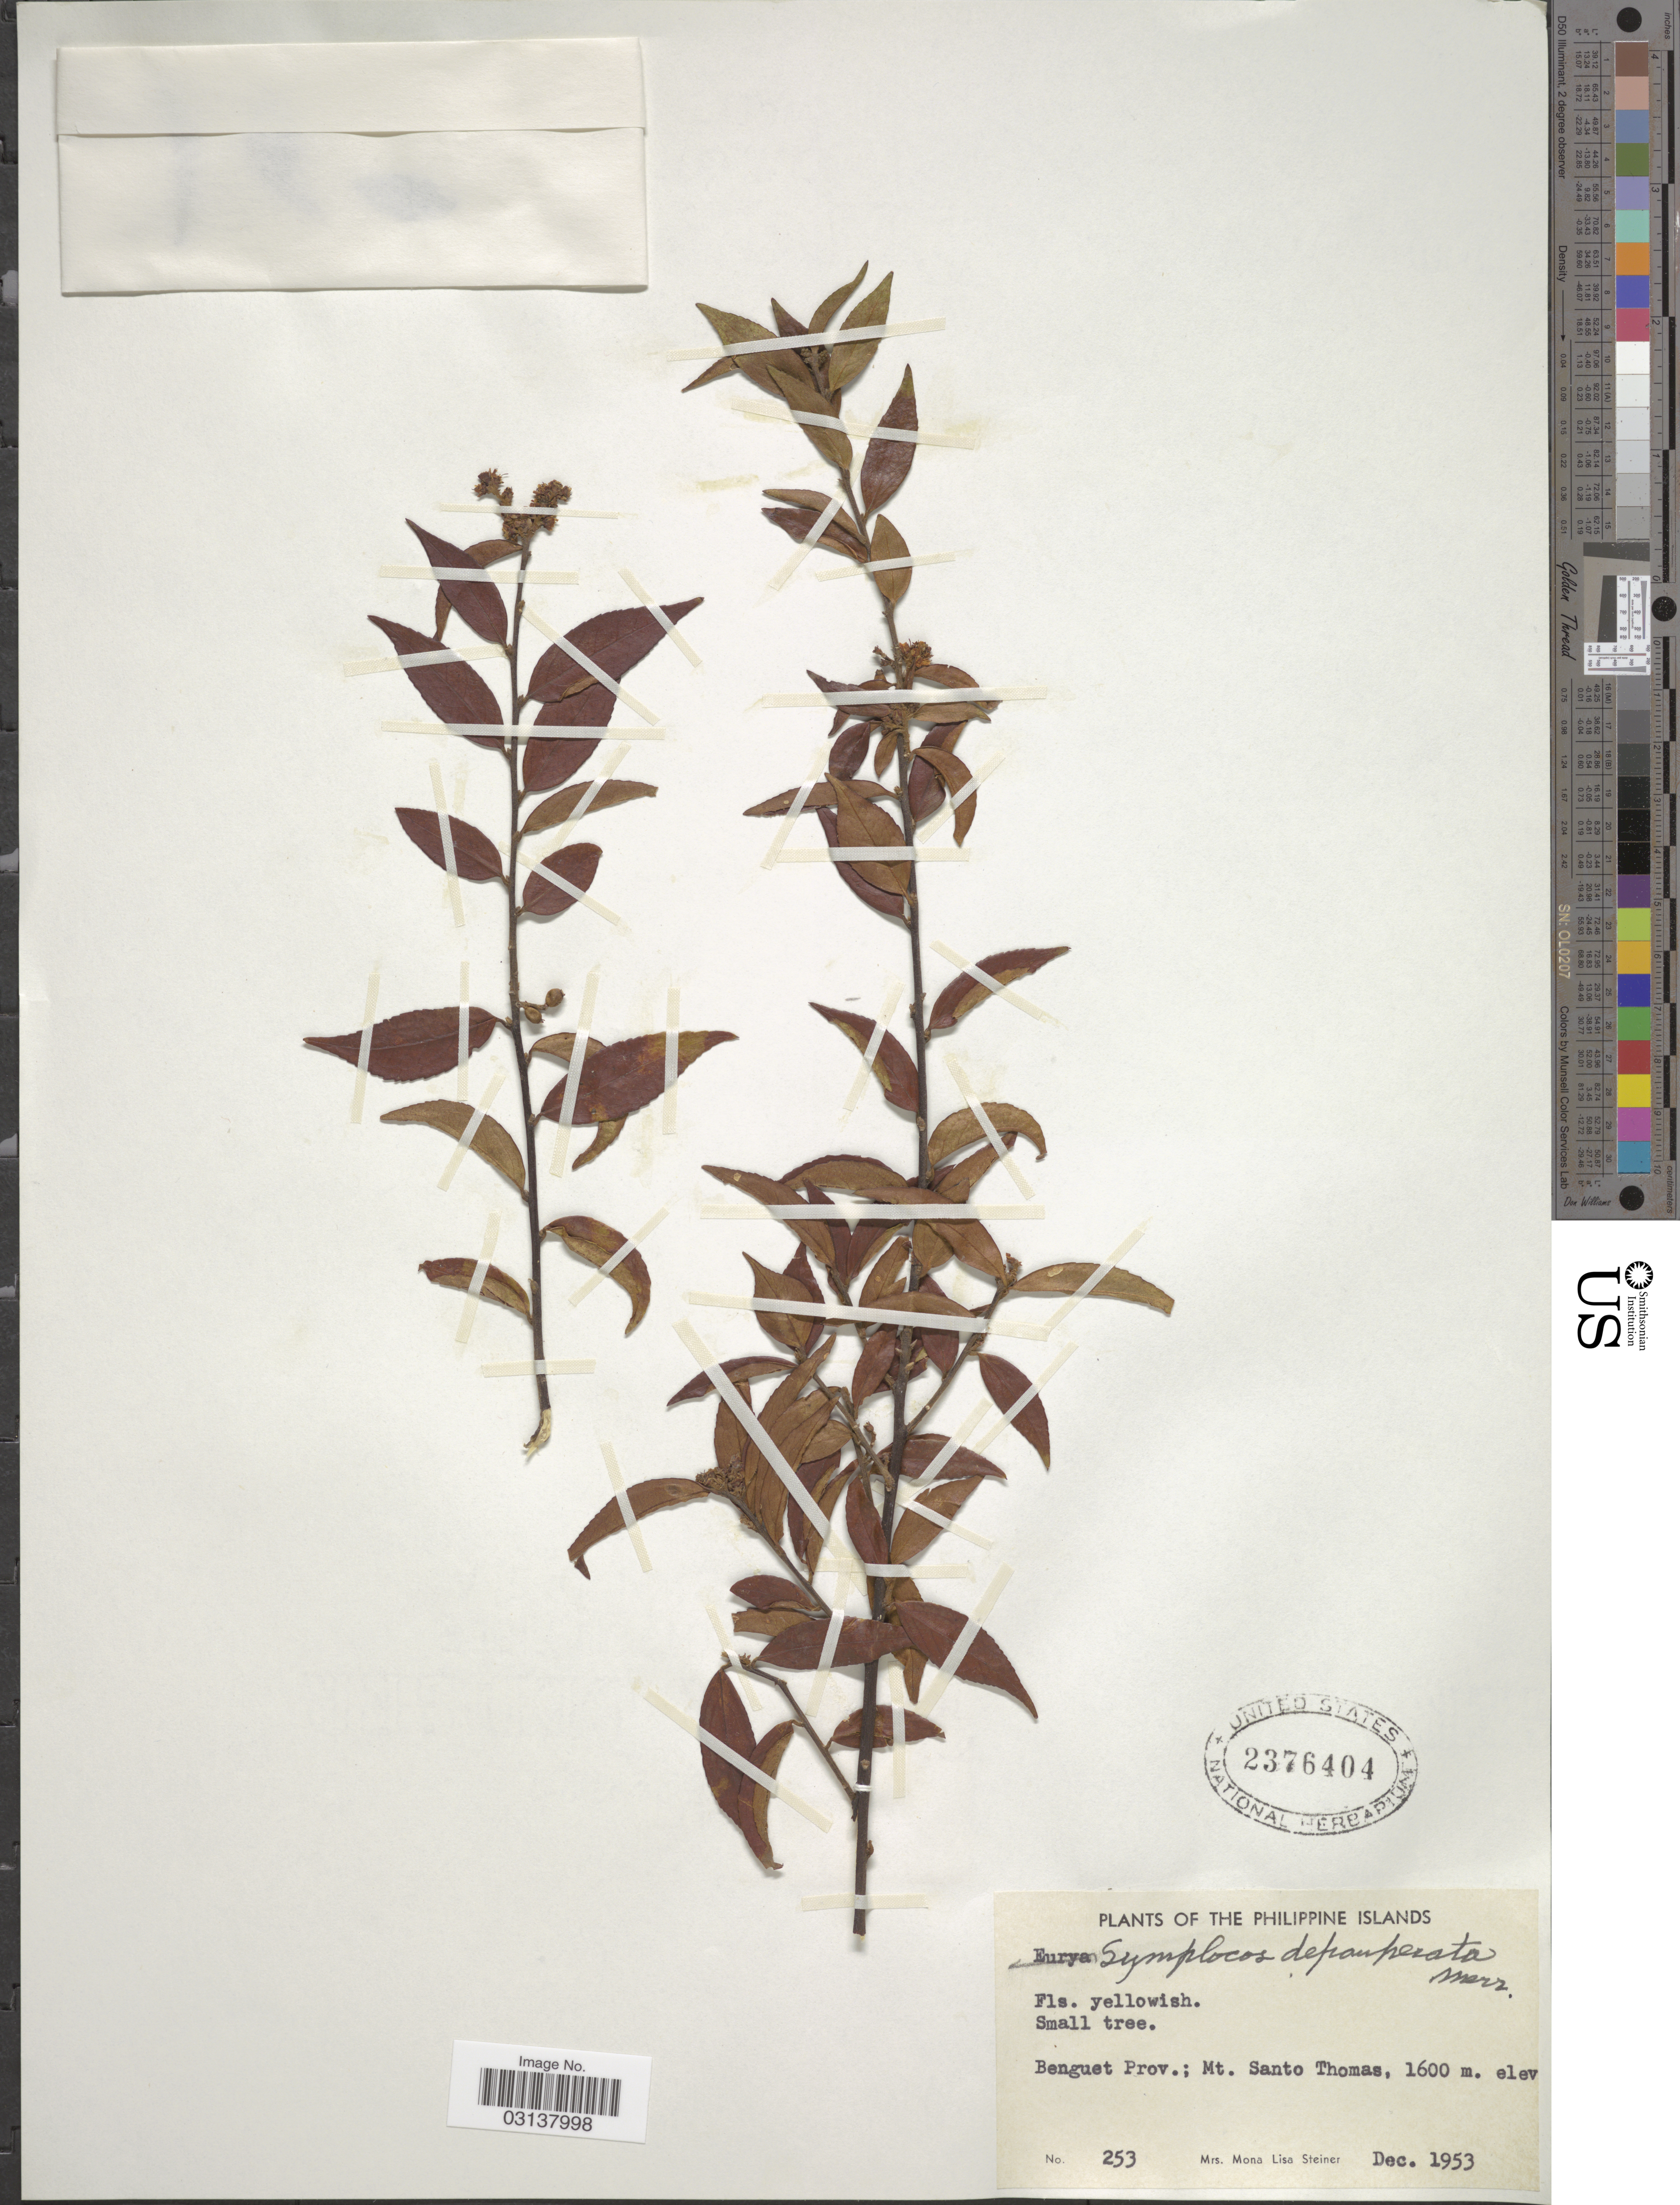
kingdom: Plantae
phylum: Tracheophyta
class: Magnoliopsida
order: Ericales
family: Symplocaceae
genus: Symplocos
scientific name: Symplocos depauperata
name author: Merr.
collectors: M. Steiner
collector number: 253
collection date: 1953-12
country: Philippines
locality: The Philippine Islands. Benguet Prov.; Mt. Santo Thomas.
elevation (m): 1600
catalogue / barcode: US 2376404